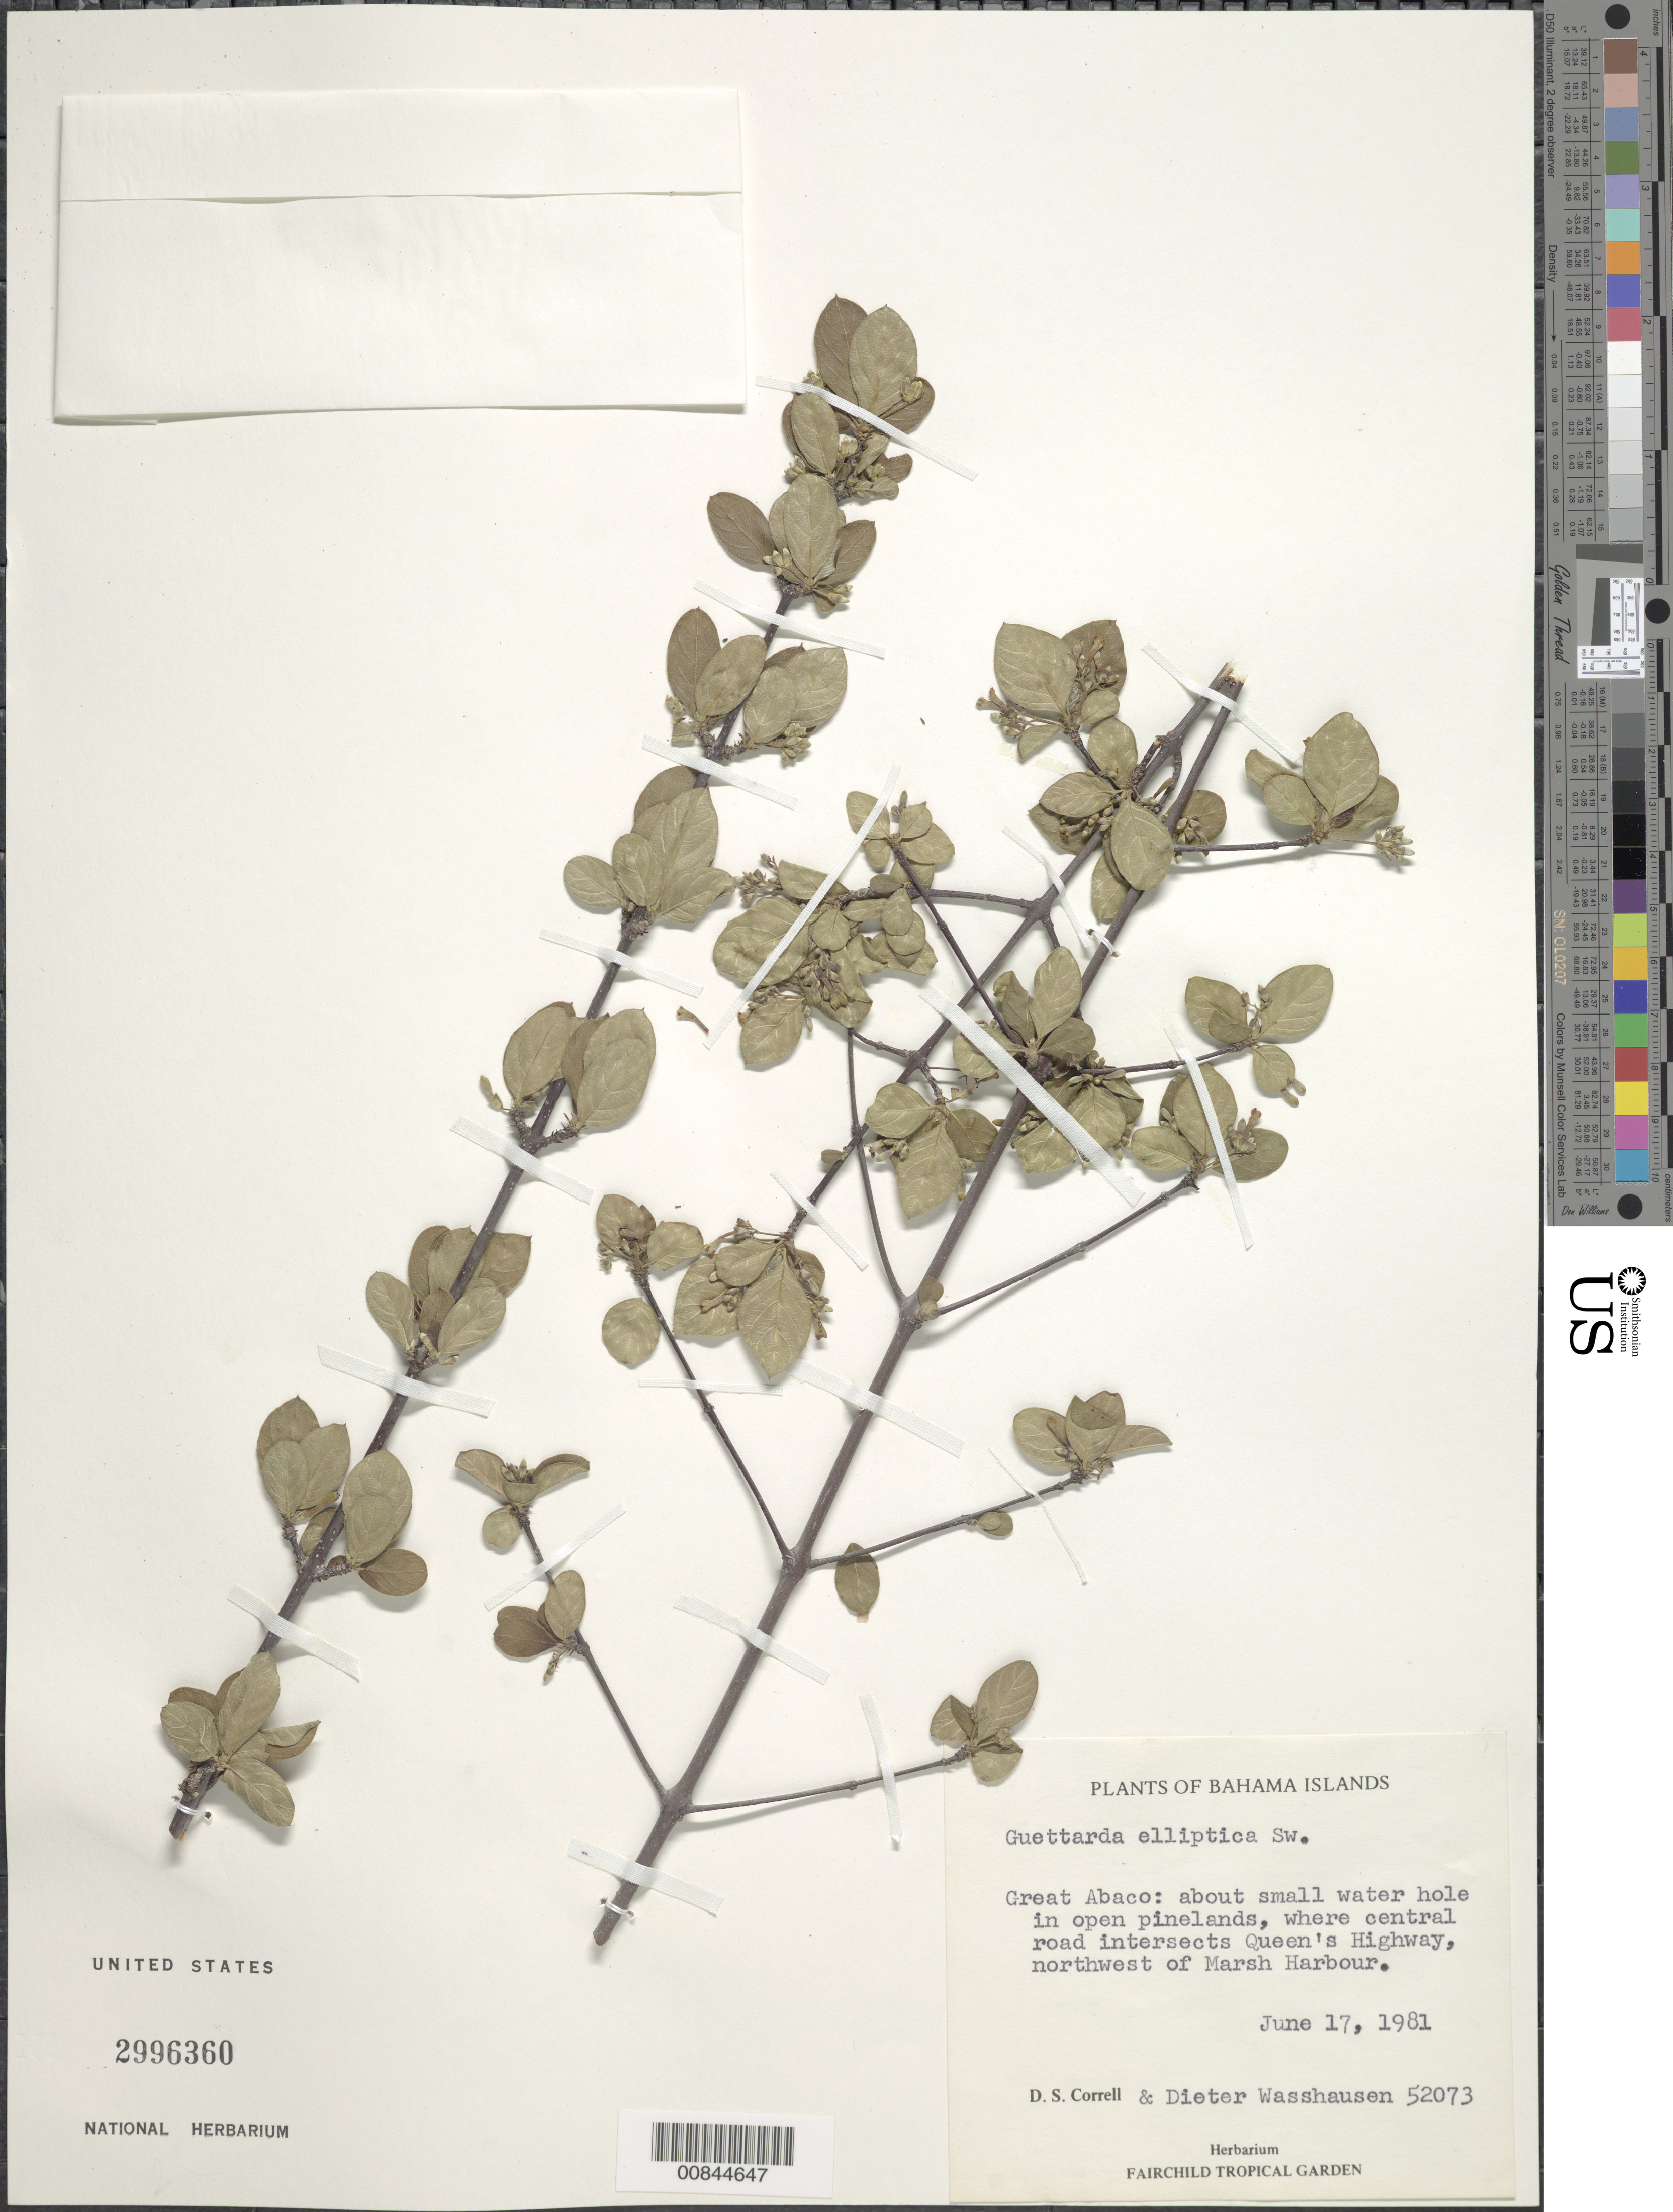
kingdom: Plantae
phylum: Tracheophyta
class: Magnoliopsida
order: Gentianales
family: Rubiaceae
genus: Guettarda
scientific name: Guettarda elliptica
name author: Sw.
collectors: D. S. Correll & D. C. Wasshausen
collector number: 52073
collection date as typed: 17 Jun 1981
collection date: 1981-06-17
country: Bahamas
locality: Great Abaco: Where central road intersects Queen's Highway, NW of Marsh Harbor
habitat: About small water hole in open pinelands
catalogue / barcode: US 2996360